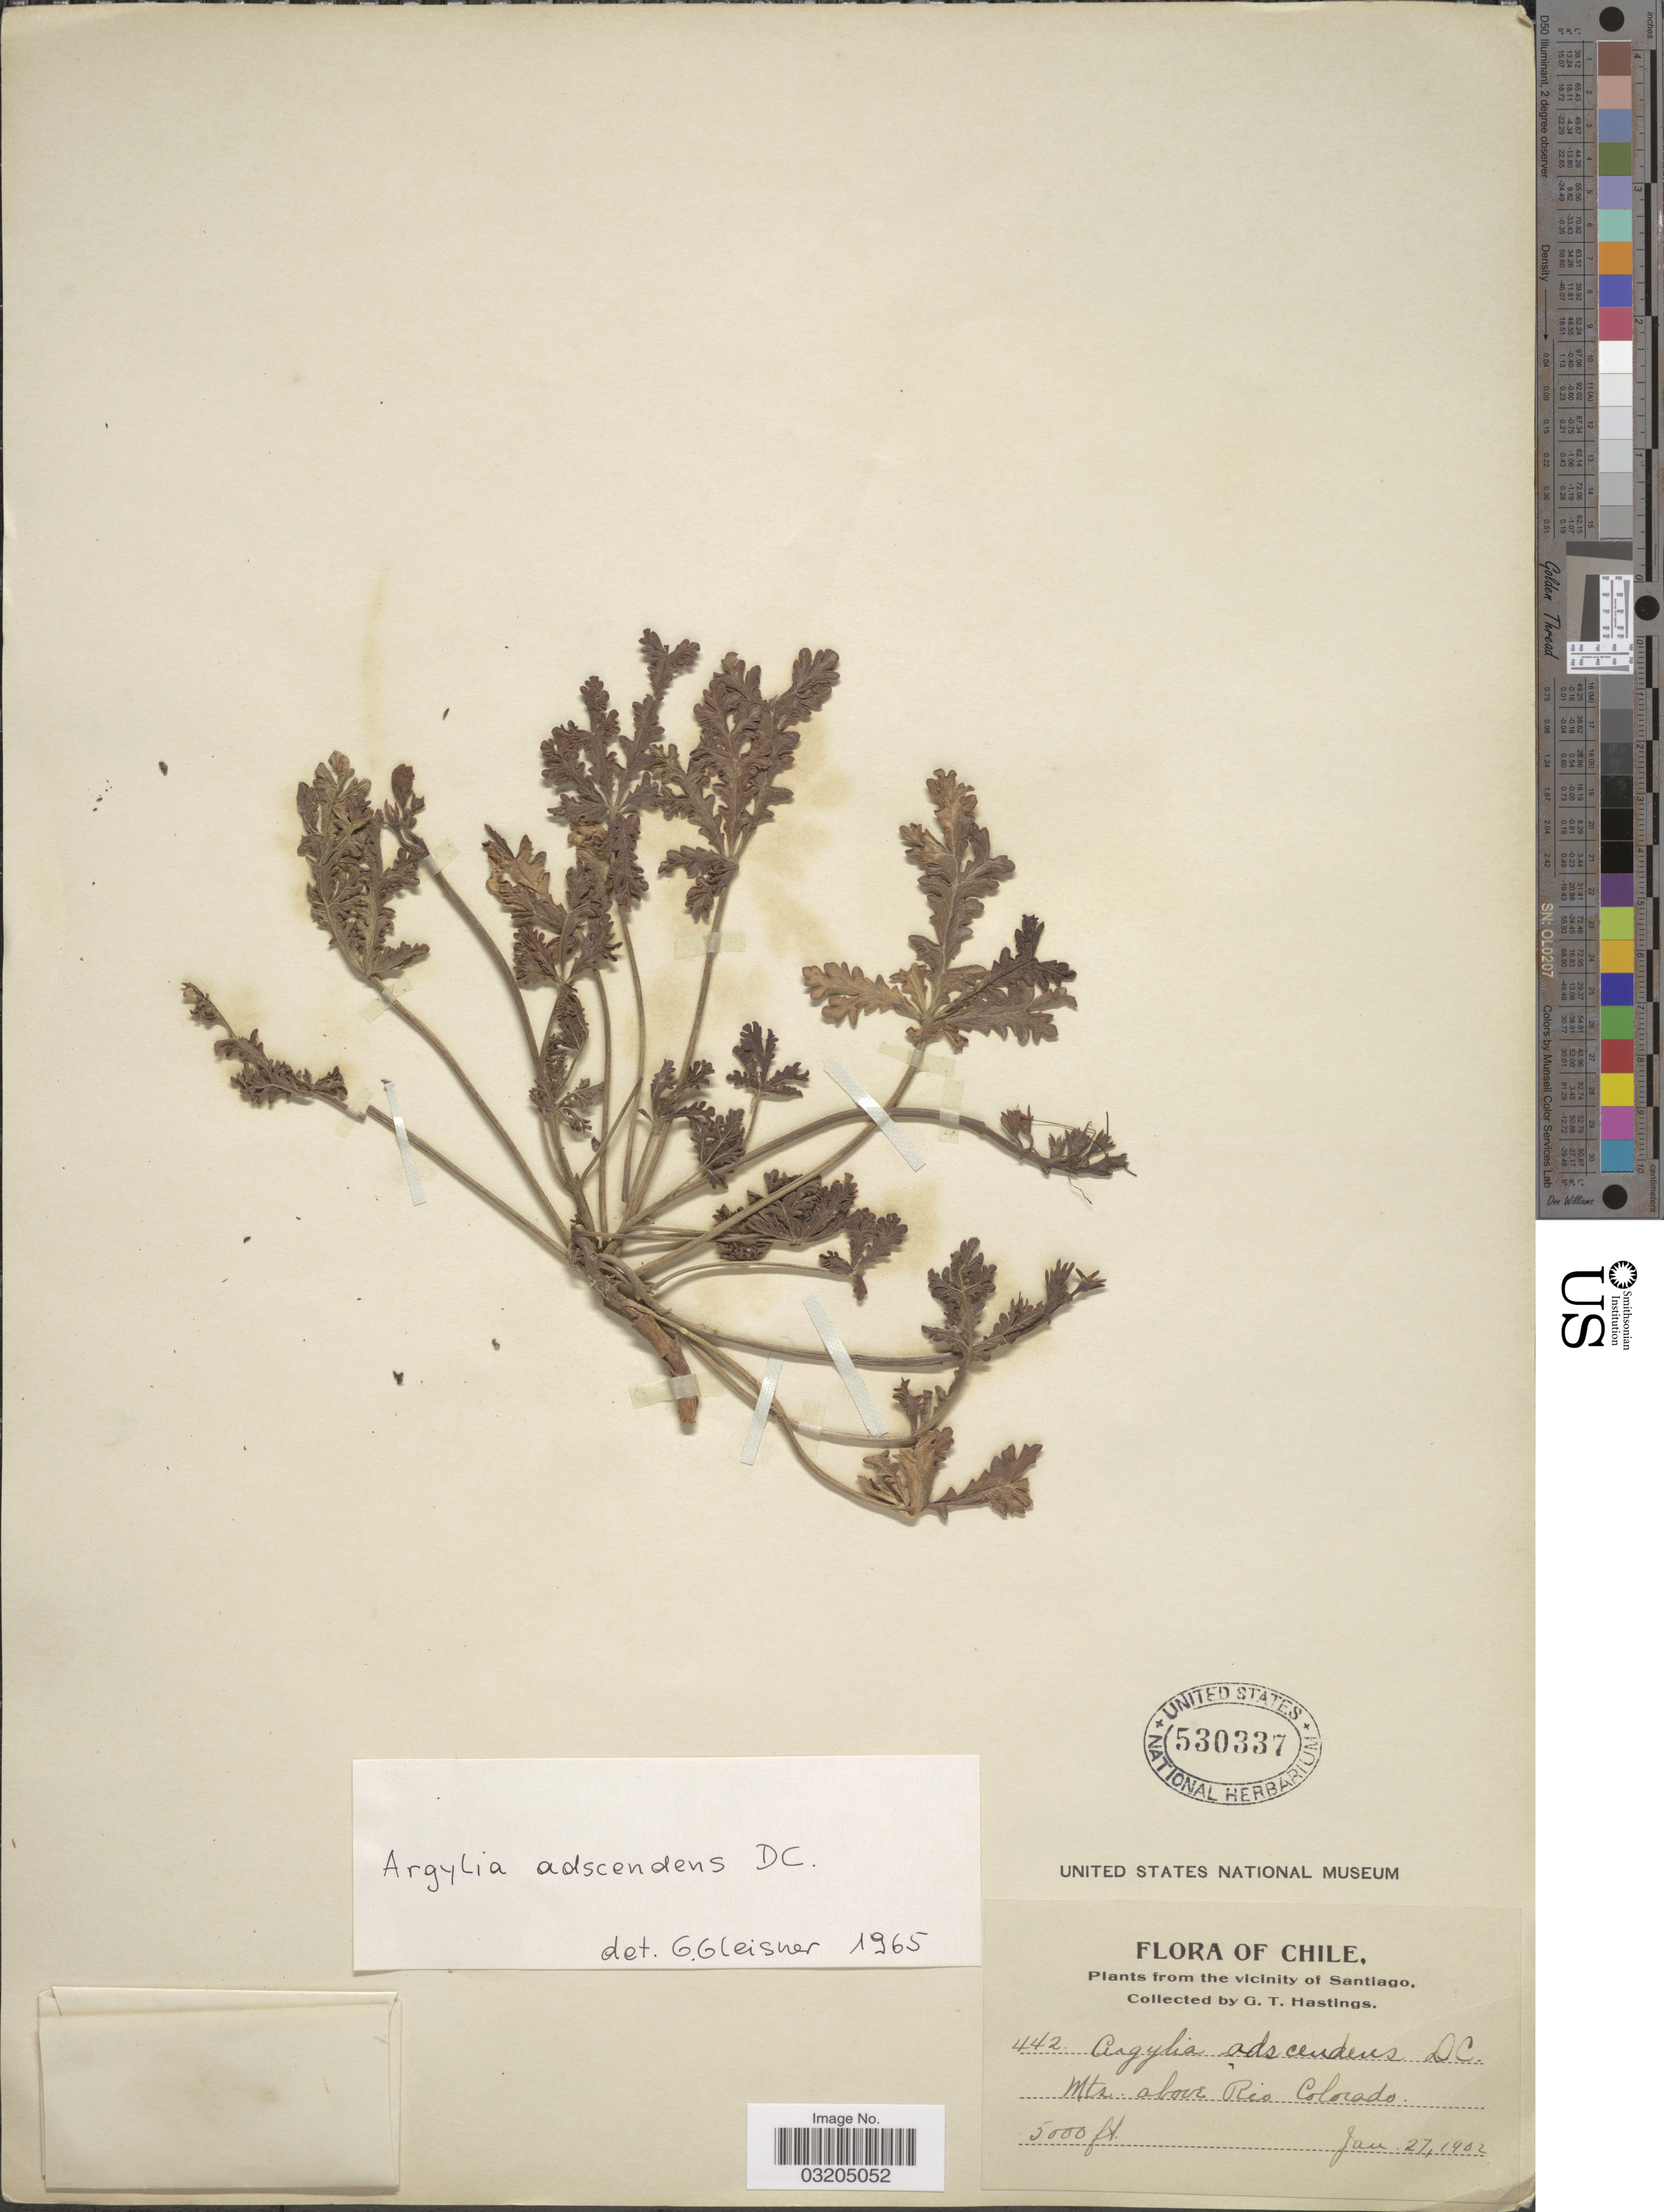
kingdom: Plantae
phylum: Tracheophyta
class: Magnoliopsida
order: Lamiales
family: Bignoniaceae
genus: Argylia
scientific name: Argylia adscendens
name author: A. DC.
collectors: G. Hastings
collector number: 442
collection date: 1902-01-27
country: Chile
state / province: Región Metropolitana (RM)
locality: The vicinity of Santiago. Mts. above Rio Colorado.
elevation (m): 1524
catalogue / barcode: US 530337